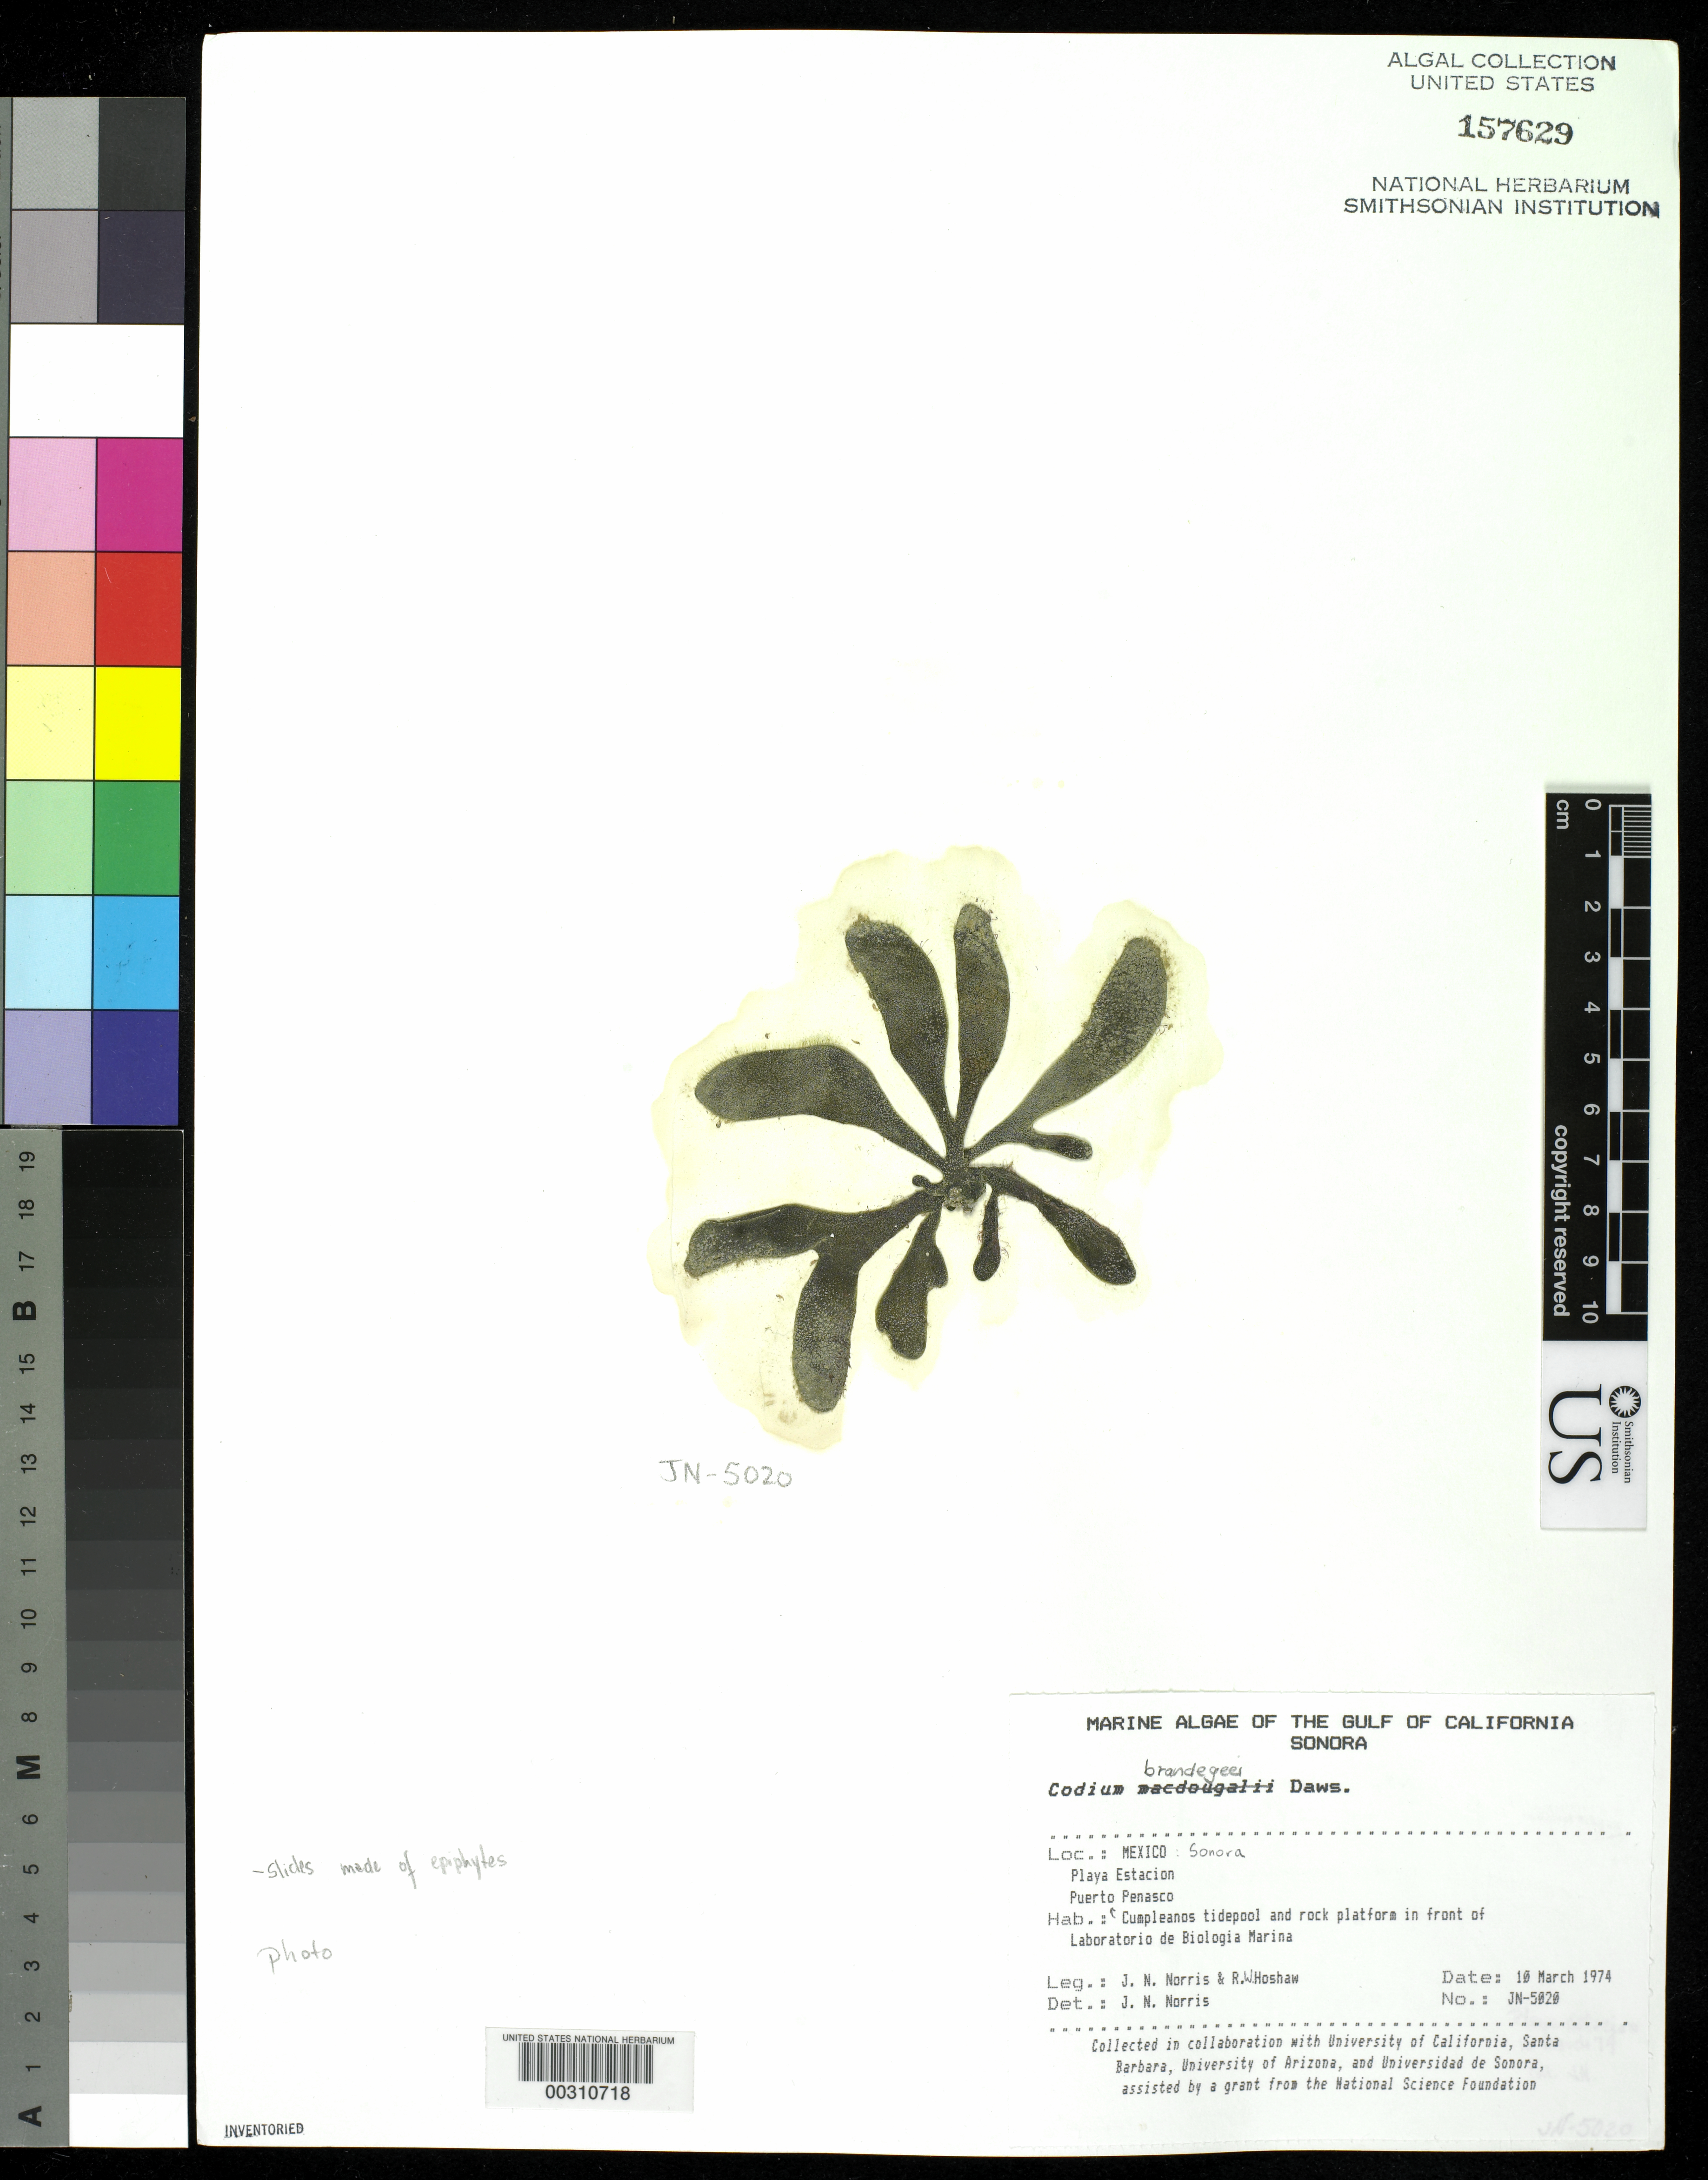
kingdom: Plantae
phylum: Chlorophyta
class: Ulvophyceae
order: Bryopsidales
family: Codiaceae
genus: Codium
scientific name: Codium macdougalii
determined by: Norris, James N.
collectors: J. N. Norris & R. Hoshaw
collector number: JN-5020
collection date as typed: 10 Mar 1974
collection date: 1974-03-10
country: Mexico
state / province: Sonora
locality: Playa Estacion, Puerto Penasco, Cumpleanos tide pool and marine laboratory shore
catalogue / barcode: US 157629